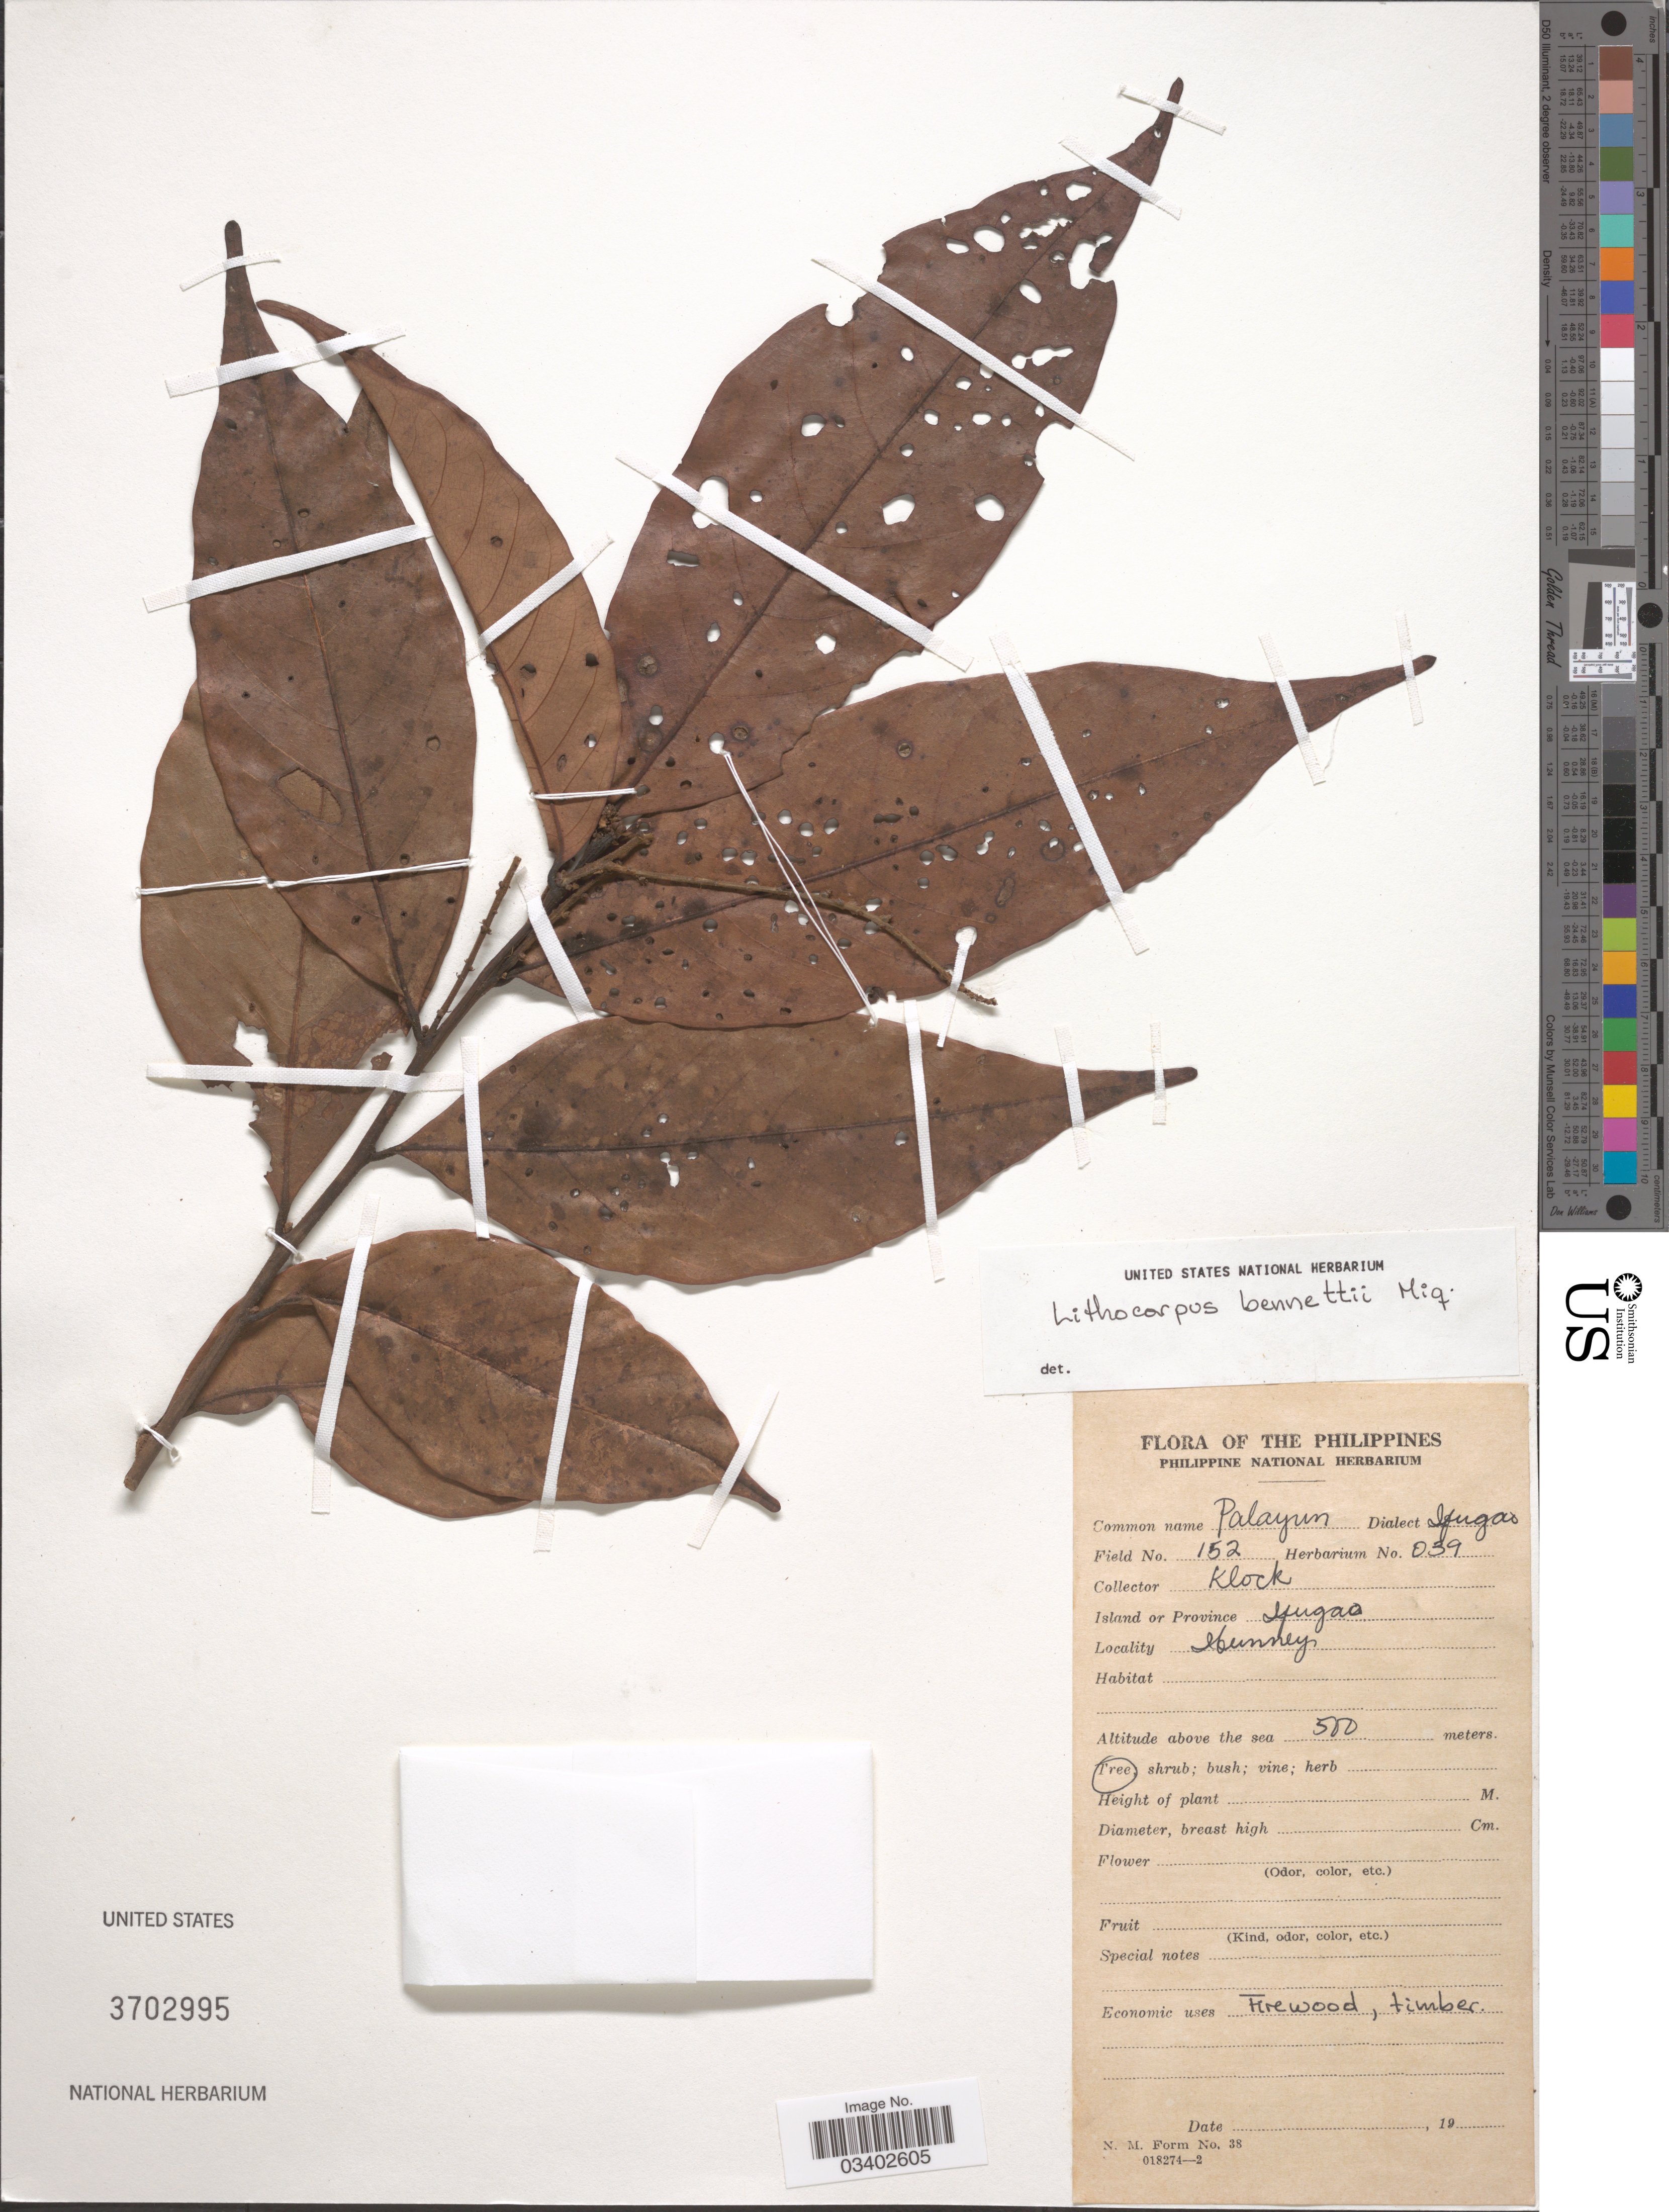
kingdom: Plantae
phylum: Tracheophyta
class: Magnoliopsida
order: Fagales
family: Fagaceae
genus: Lithocarpus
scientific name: Lithocarpus bennettii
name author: (Miq.) Rehder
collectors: Klock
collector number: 152/039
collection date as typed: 19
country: Philippines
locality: Island or Province Ifugao. Ibunney.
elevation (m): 500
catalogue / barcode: US 3702995